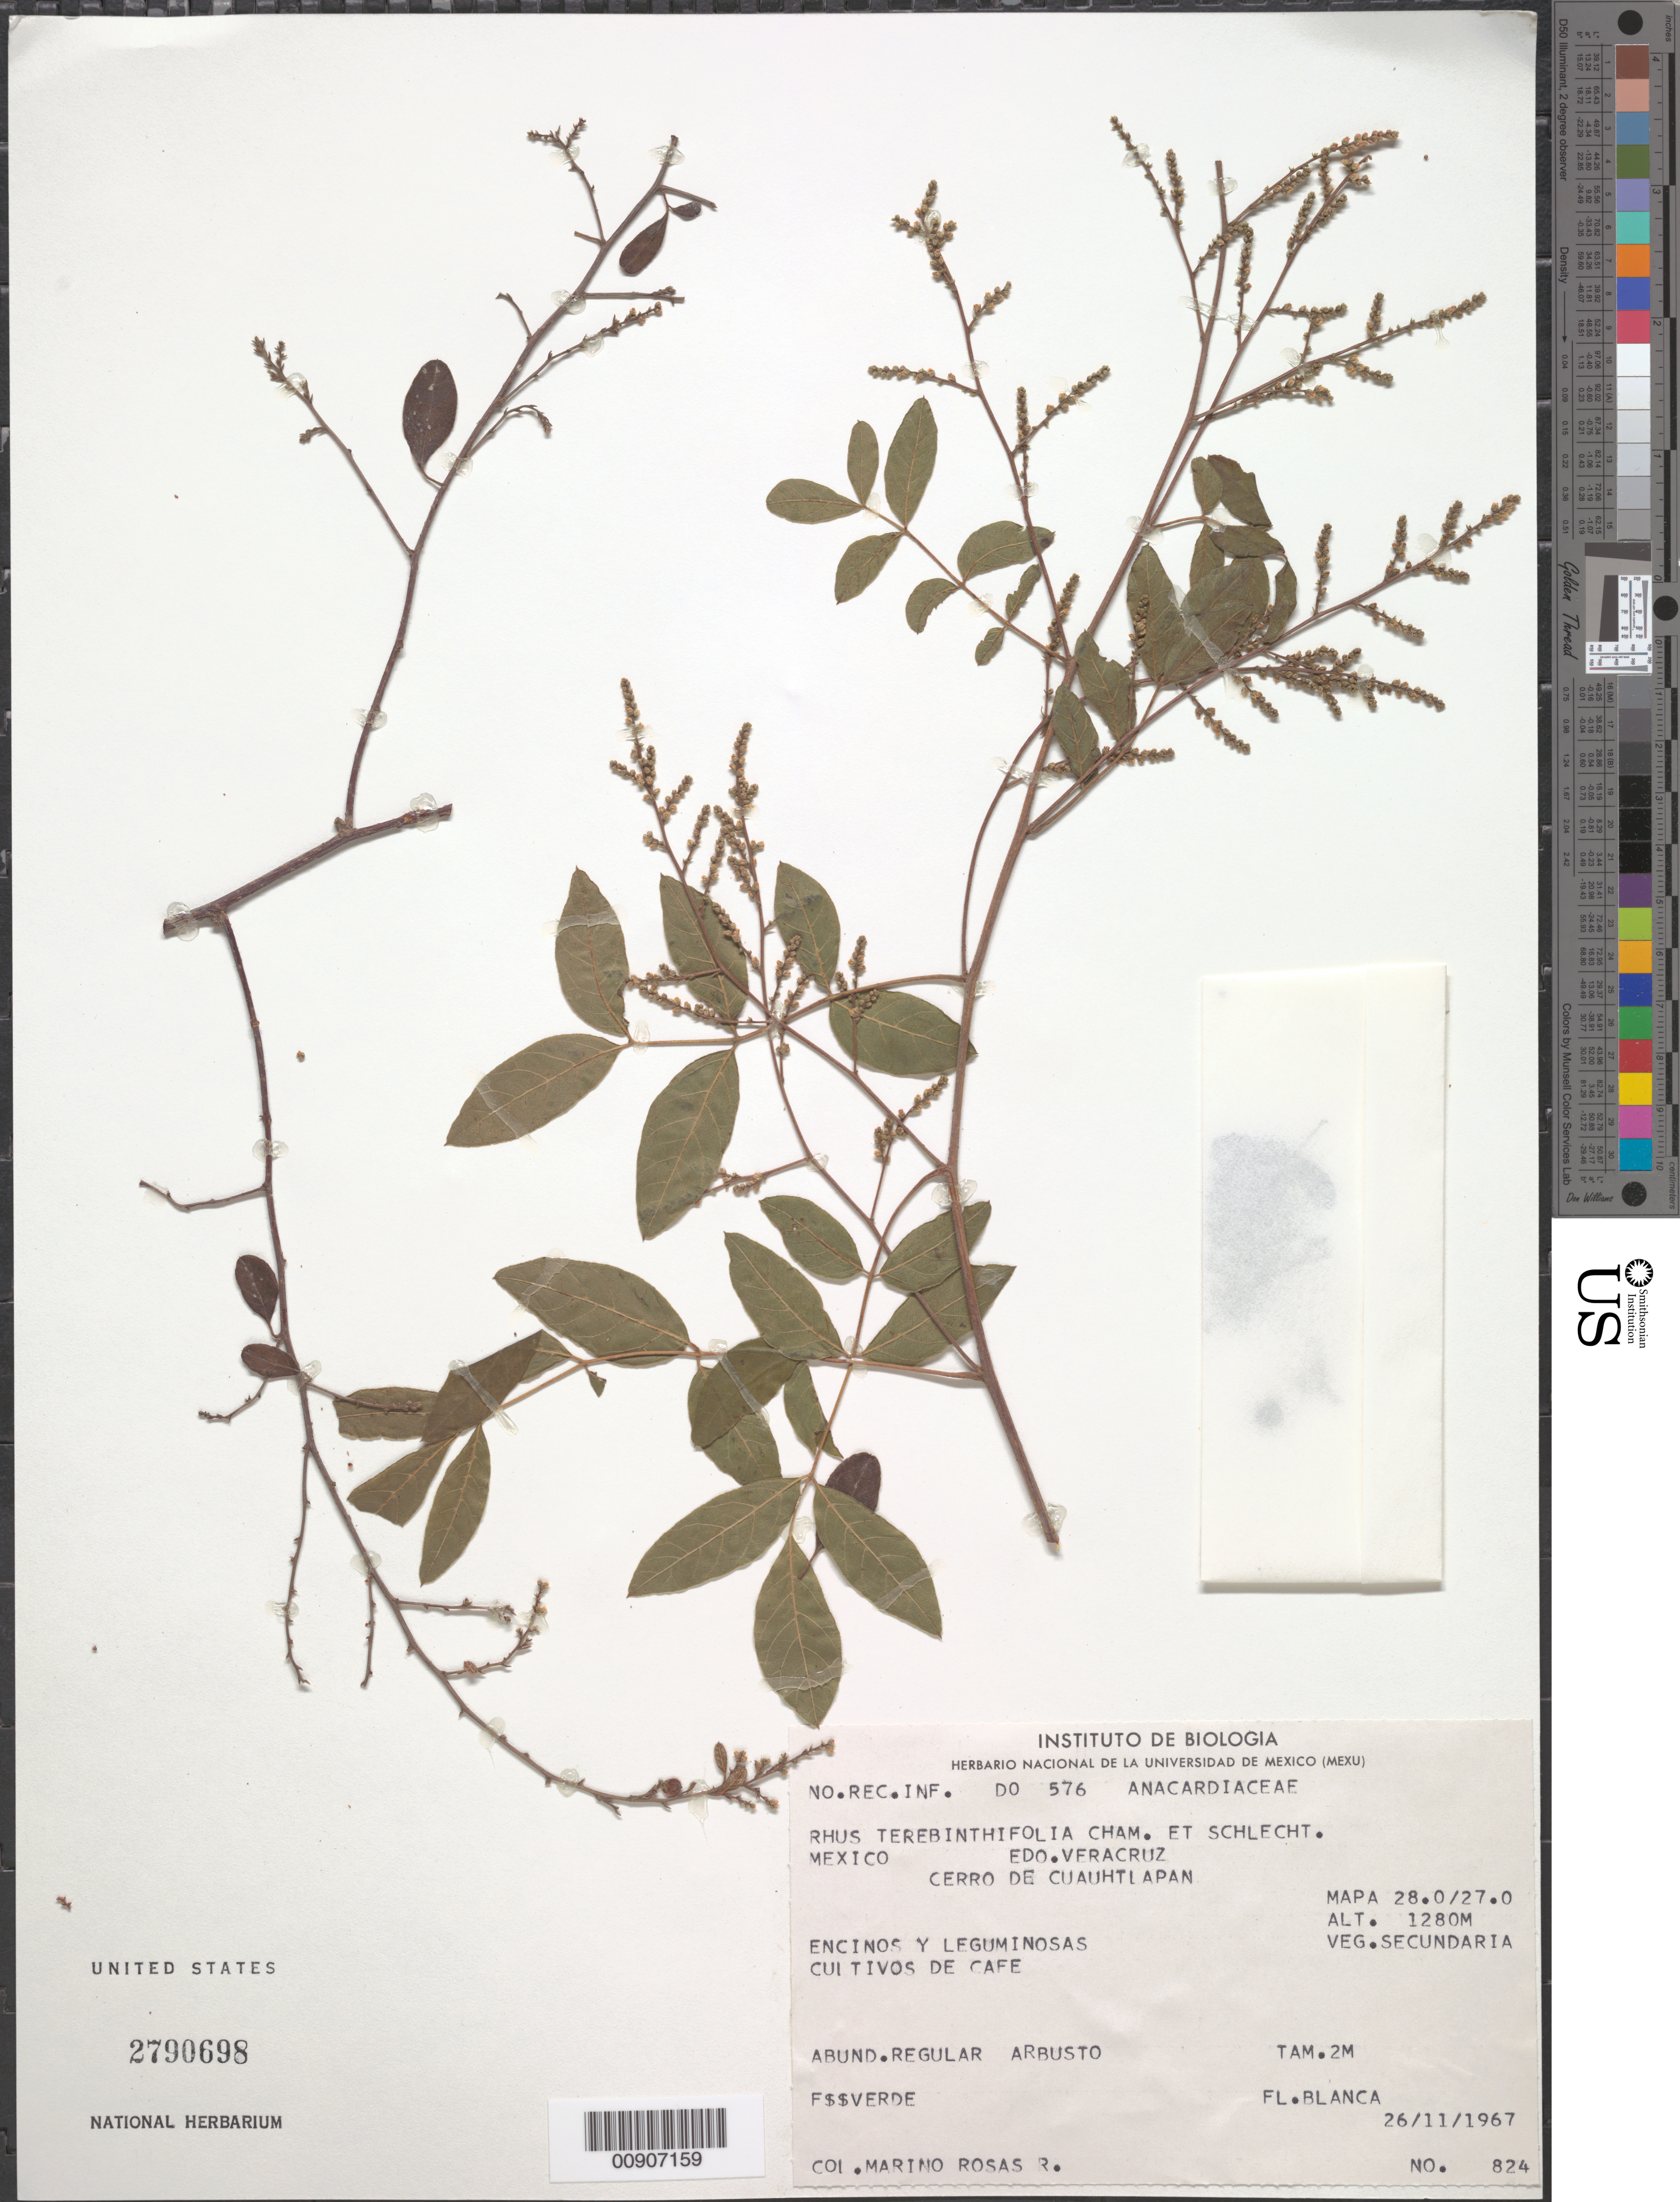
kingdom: Plantae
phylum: Tracheophyta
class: Magnoliopsida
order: Sapindales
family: Anacardiaceae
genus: Rhus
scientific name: Rhus terebinthifolia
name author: Schltdl. & Cham.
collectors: M. Rosas R.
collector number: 824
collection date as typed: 26 Nov 1967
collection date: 1967-11-26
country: Mexico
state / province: Veracruz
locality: Cerro de Cuauhtlapan, Edo. Veracruz. Mapa 28.0/27.0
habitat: Veg. secundaria. Encinos y leguminosas. Cultivos de café.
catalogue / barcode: US 2790698